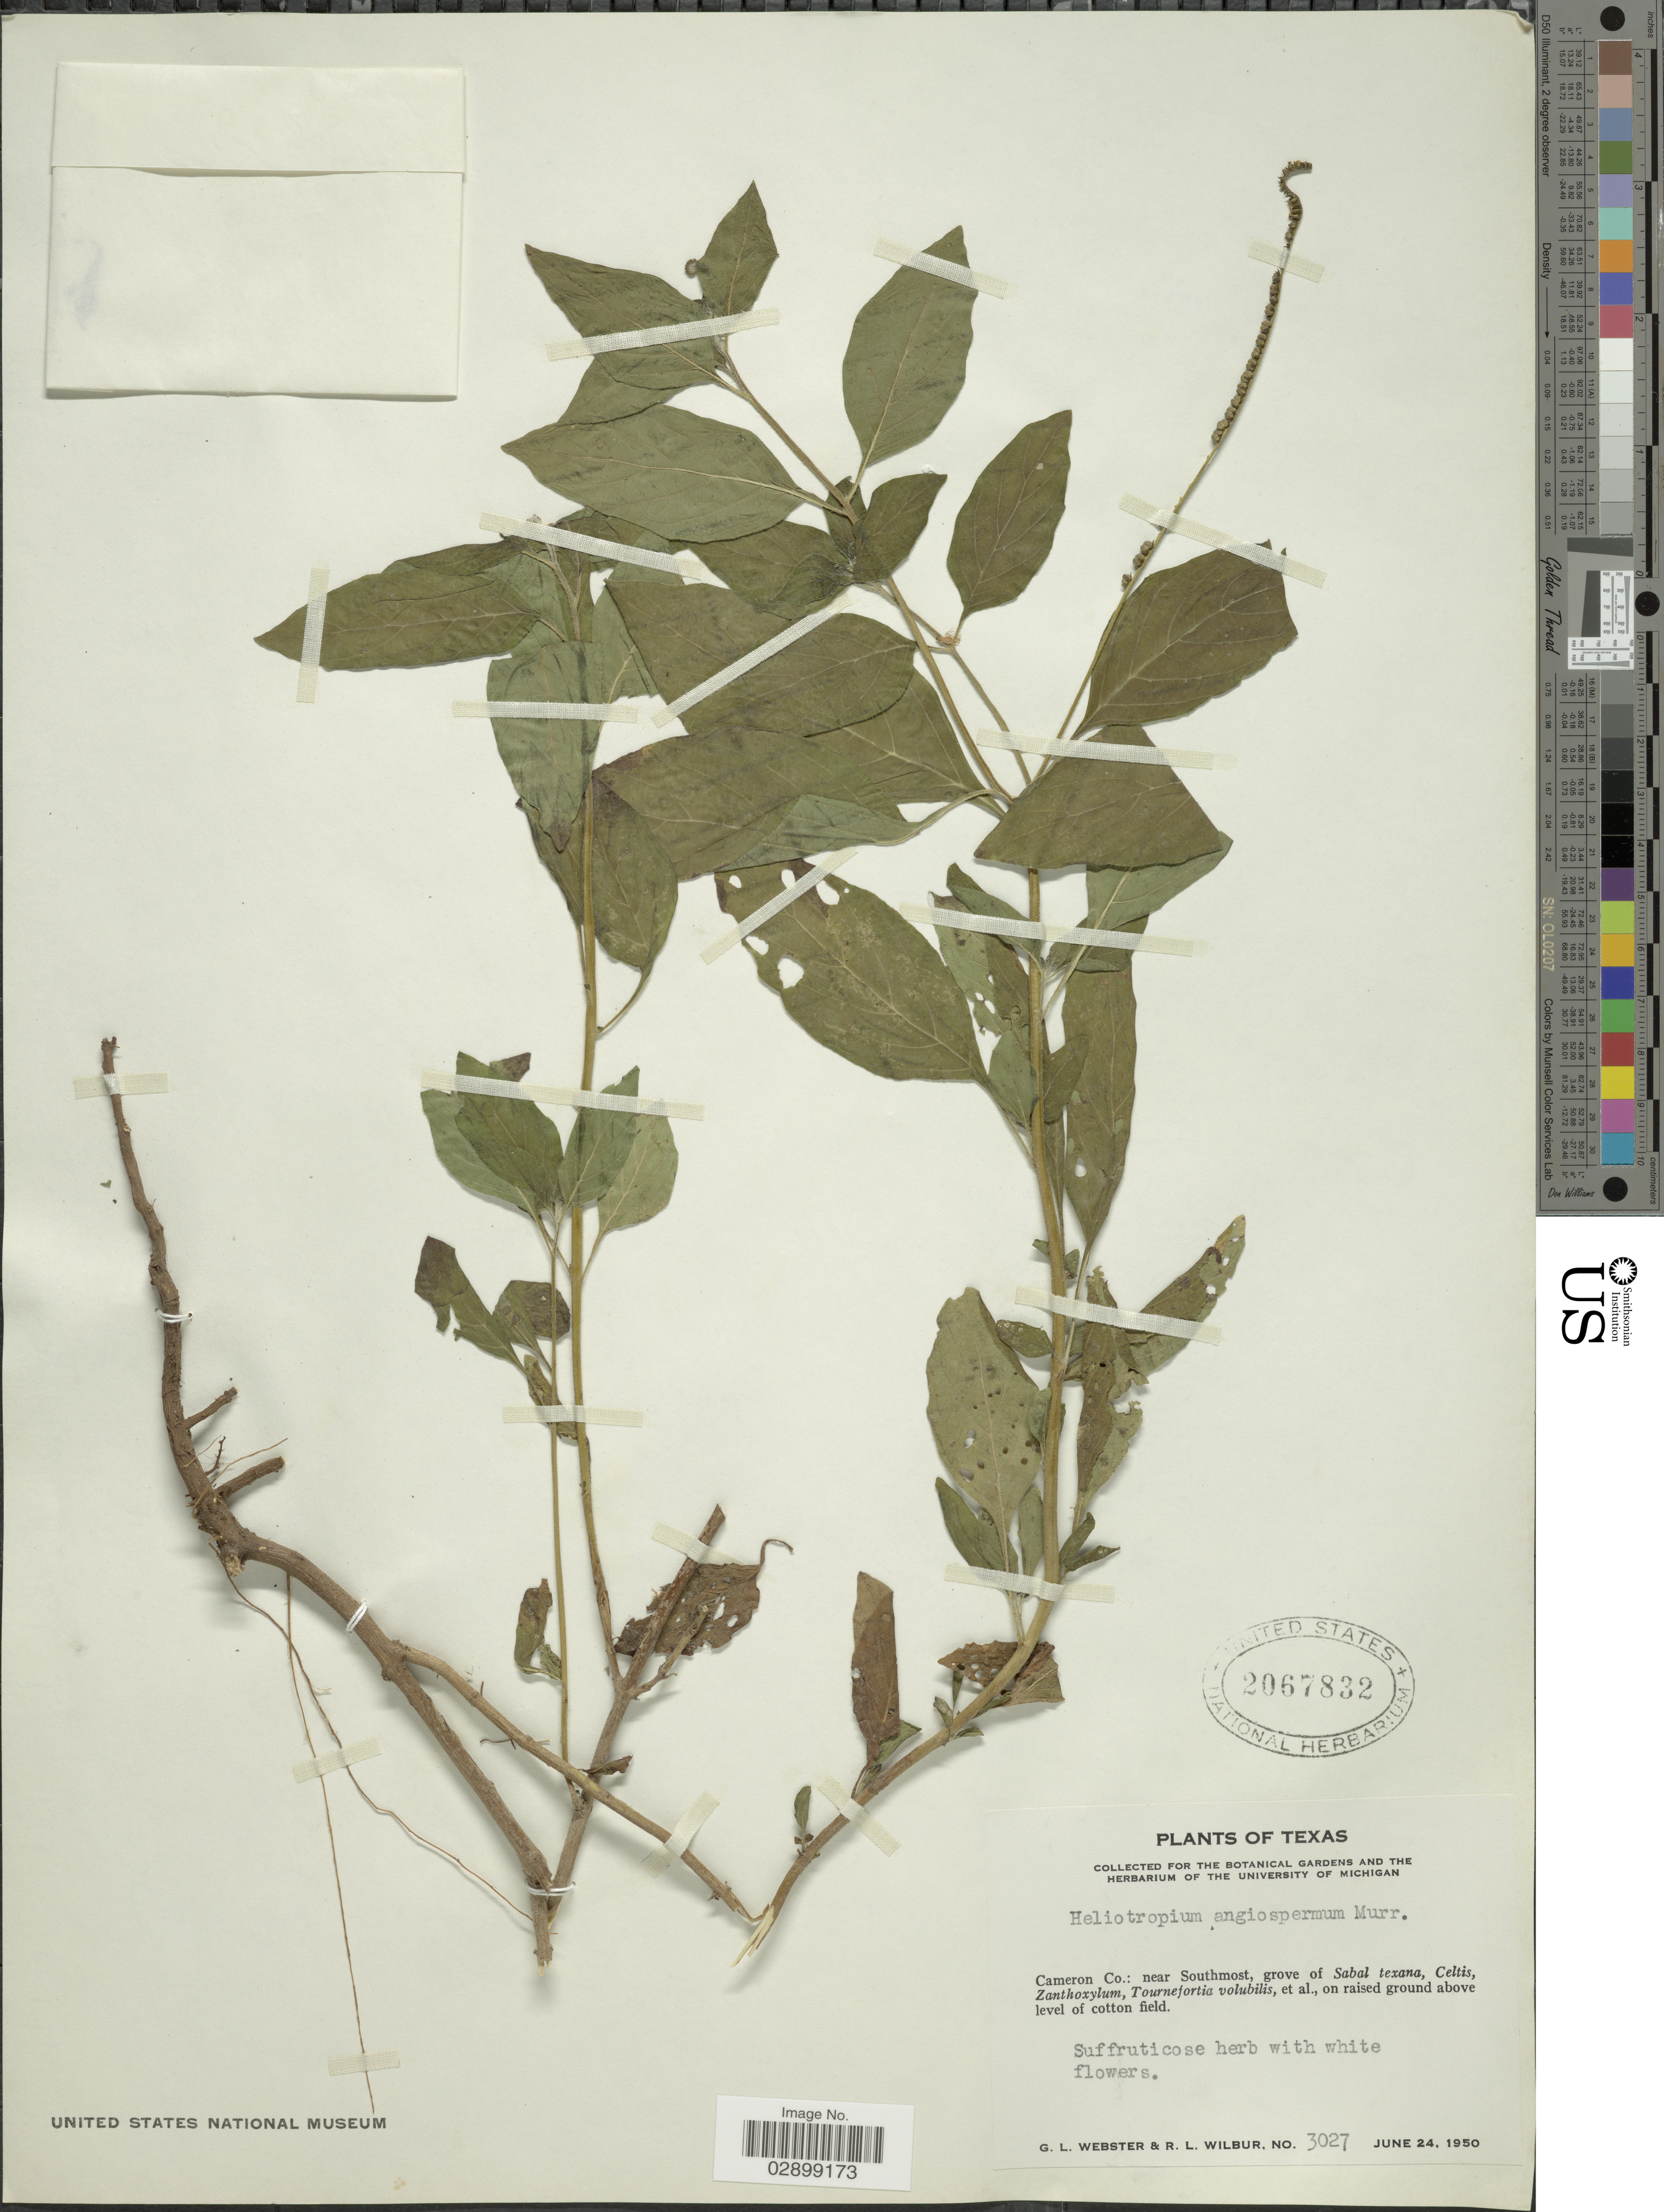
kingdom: Plantae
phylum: Tracheophyta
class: Magnoliopsida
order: Boraginales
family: Heliotropiaceae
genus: Heliotropium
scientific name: Heliotropium angiospermum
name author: Murray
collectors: G. L. Webster & R. L. Wilbur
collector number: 3027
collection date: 1950-06-24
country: United States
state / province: Texas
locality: Cameron Co.: near Southmost, grove of Sabal texana.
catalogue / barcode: US 2067832